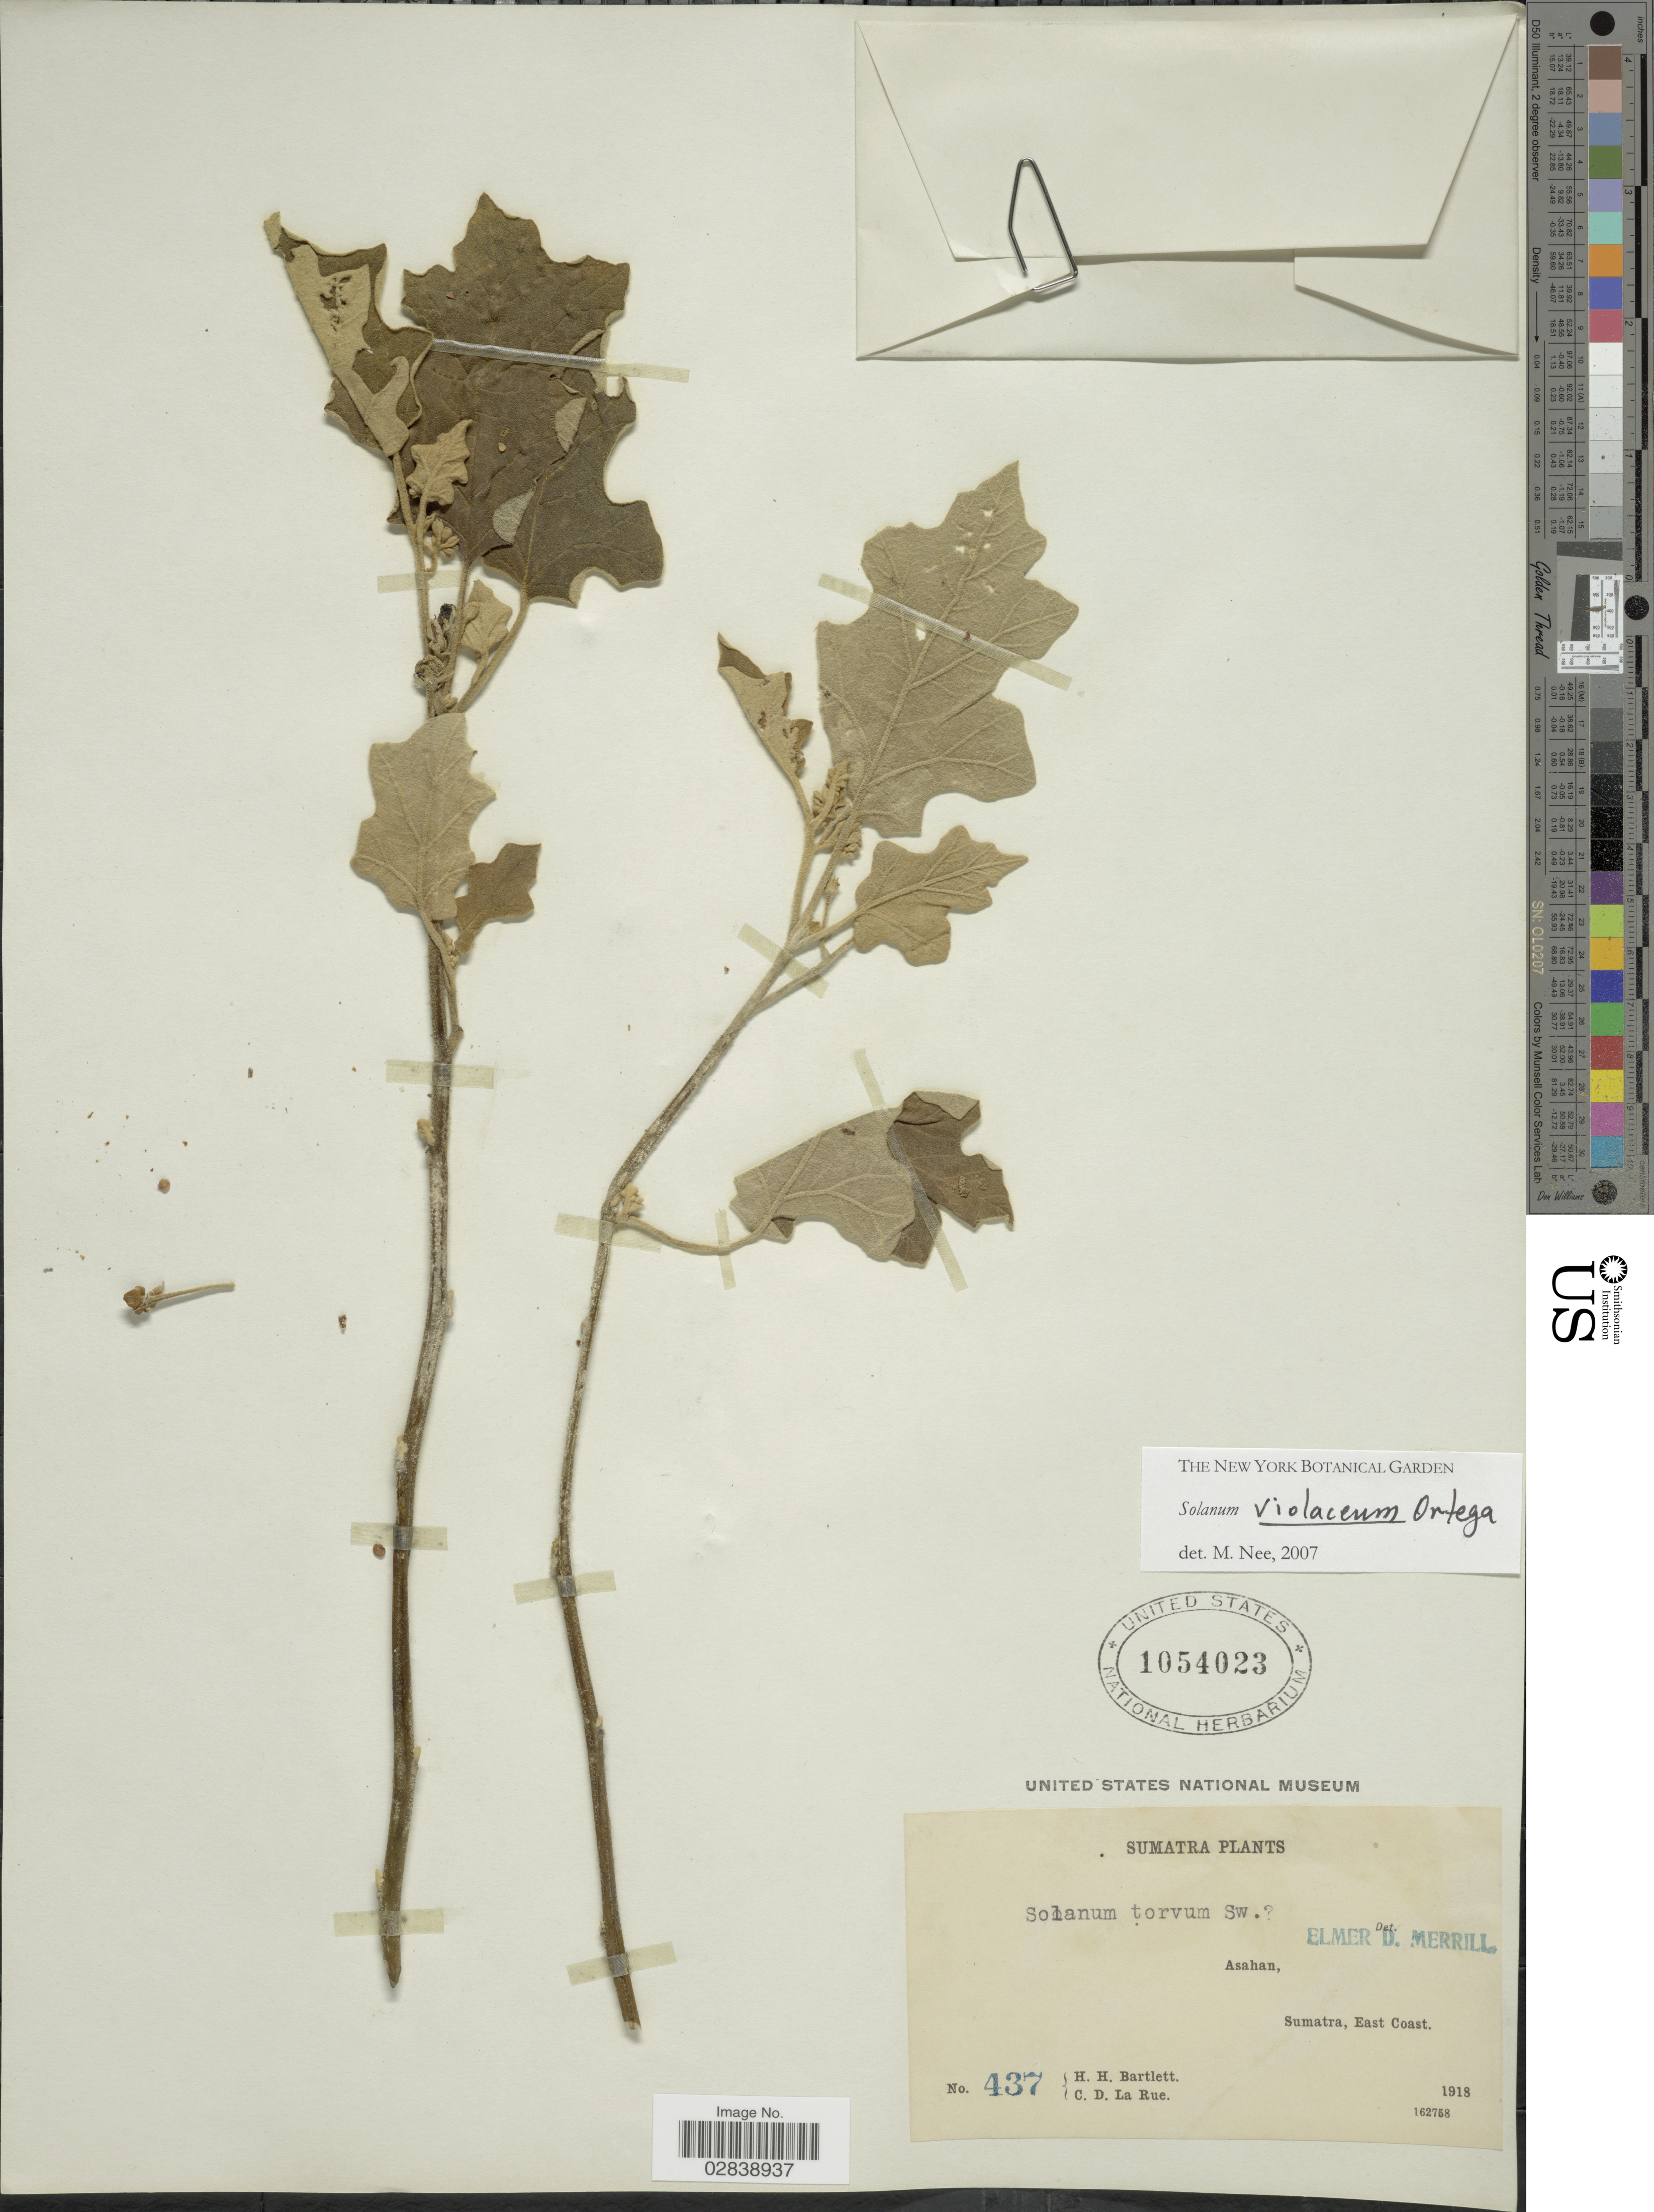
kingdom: Plantae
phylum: Tracheophyta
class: Magnoliopsida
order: Solanales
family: Solanaceae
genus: Solanum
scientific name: Solanum violaceum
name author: Ortega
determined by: Knapp, S. D.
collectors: H. H. Bartlett & C. La Rue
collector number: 437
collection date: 1918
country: Indonesia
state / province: Sumatra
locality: Asahan. East Coast.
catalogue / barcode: US 1054023